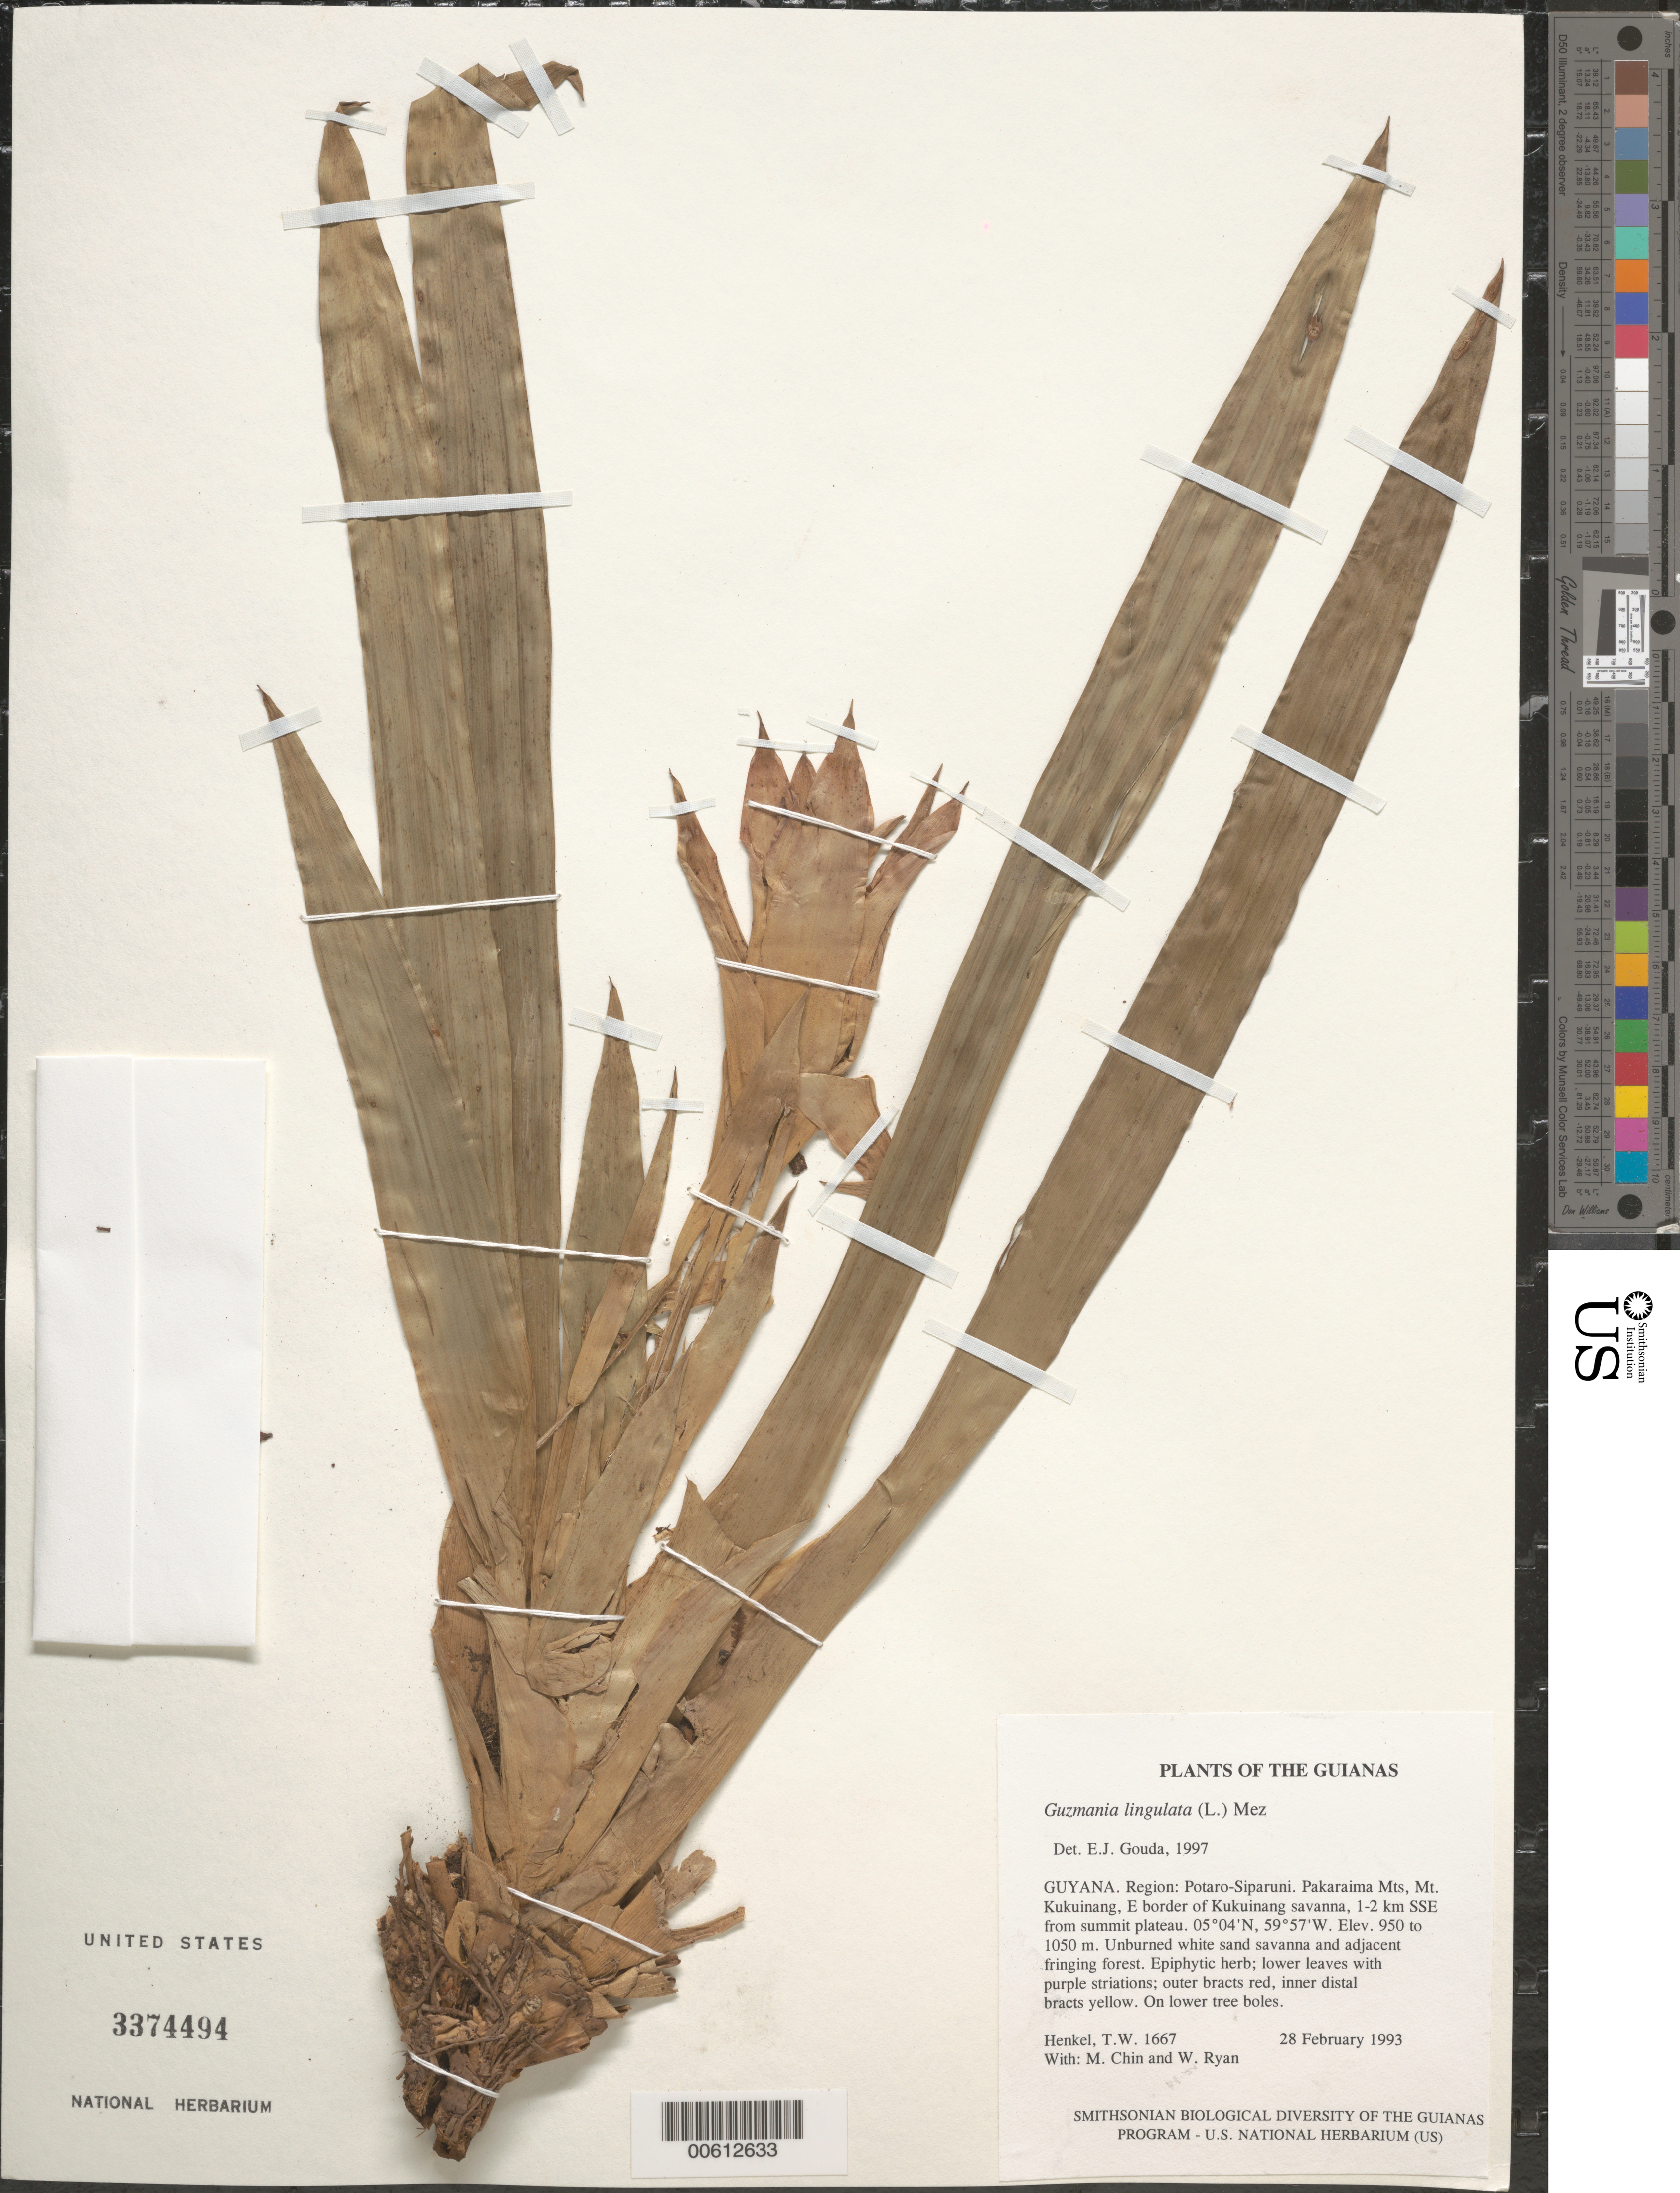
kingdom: Plantae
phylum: Tracheophyta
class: Liliopsida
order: Poales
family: Bromeliaceae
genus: Guzmania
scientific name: Guzmania lingulata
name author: (L.) Mez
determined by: Gouda, E. J.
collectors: T. Henkel, M. Chin & W. Ryan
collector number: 1667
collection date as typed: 28 February 1993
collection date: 1993-02-28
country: Guyana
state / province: Potaro-Siparuni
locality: Pakaraima Mts, Mt. Kukuinang, E border of Kukuinang savanna, 1-2 km SSE from summit plateau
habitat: Unburned white sand savanna and adjacent fringing forest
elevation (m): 950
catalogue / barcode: US 3374494